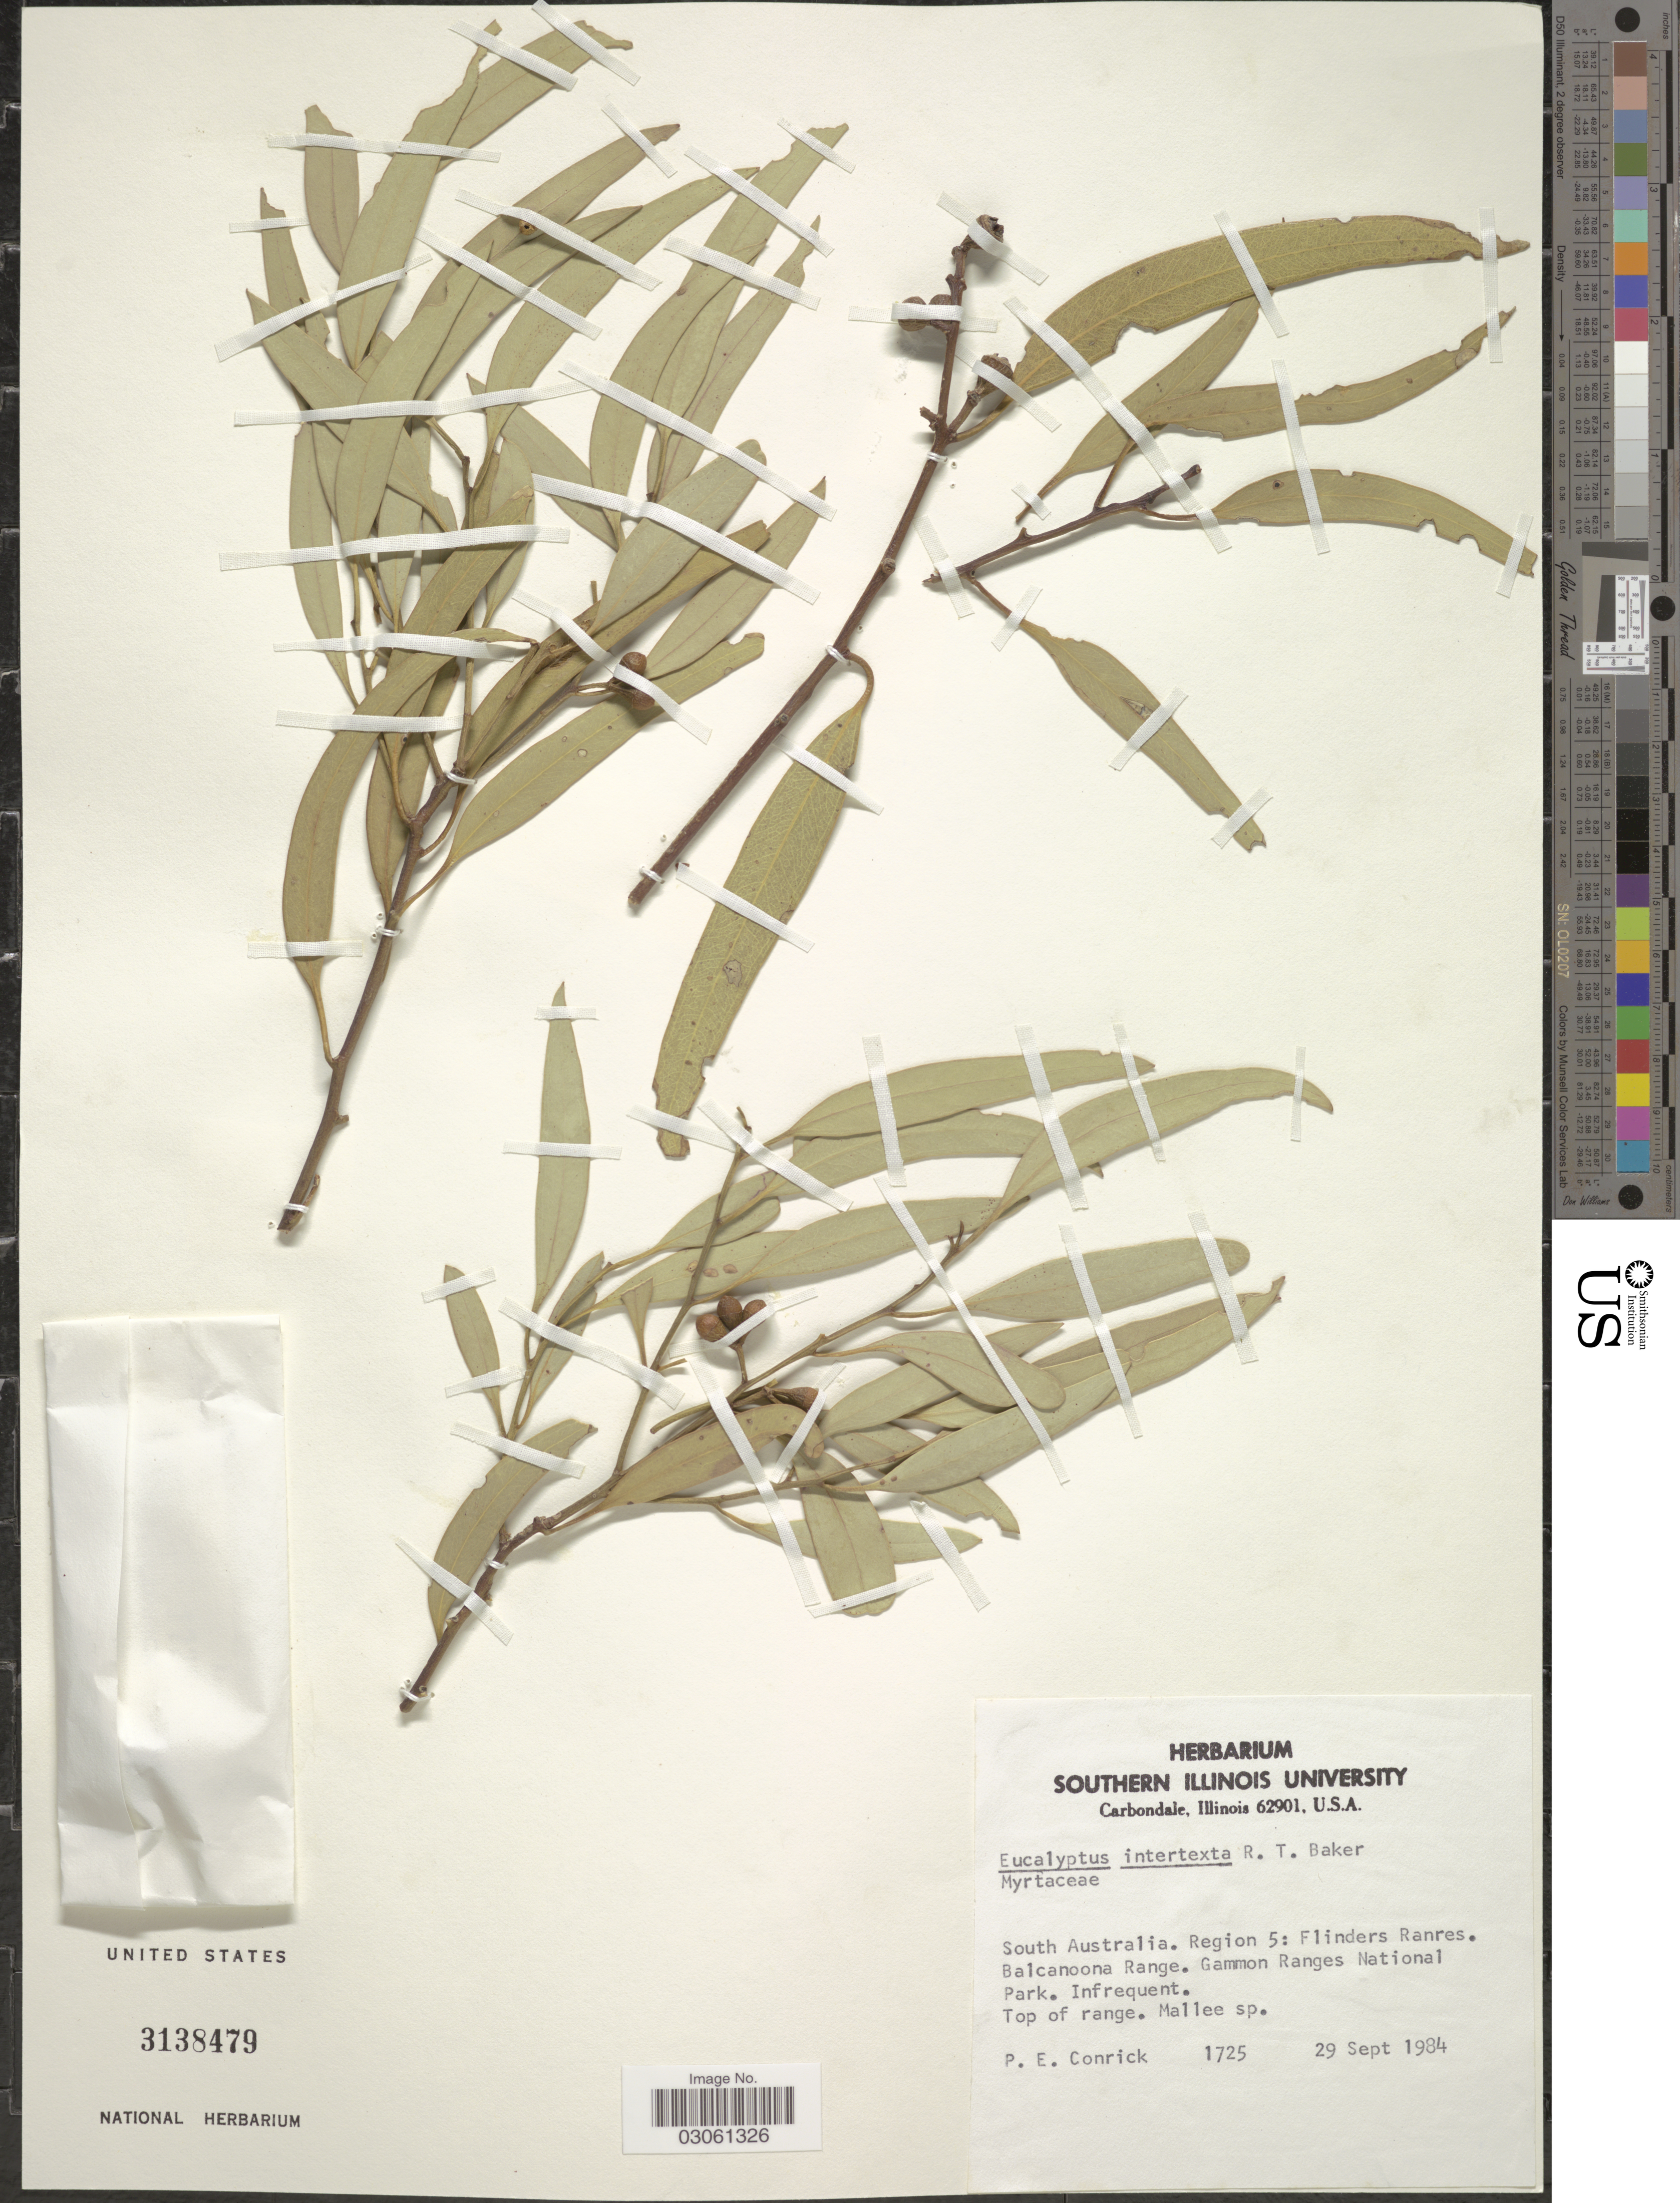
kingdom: Plantae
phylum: Tracheophyta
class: Magnoliopsida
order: Myrtales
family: Myrtaceae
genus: Eucalyptus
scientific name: Eucalyptus intertexta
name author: R.T. Baker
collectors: P. Conrick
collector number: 1725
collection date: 1984-09-29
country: Australia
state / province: South Australia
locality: Region 5: Flinders Ranres. Balcanoona Range. Gammon Ranges National Park.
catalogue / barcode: US 3138479